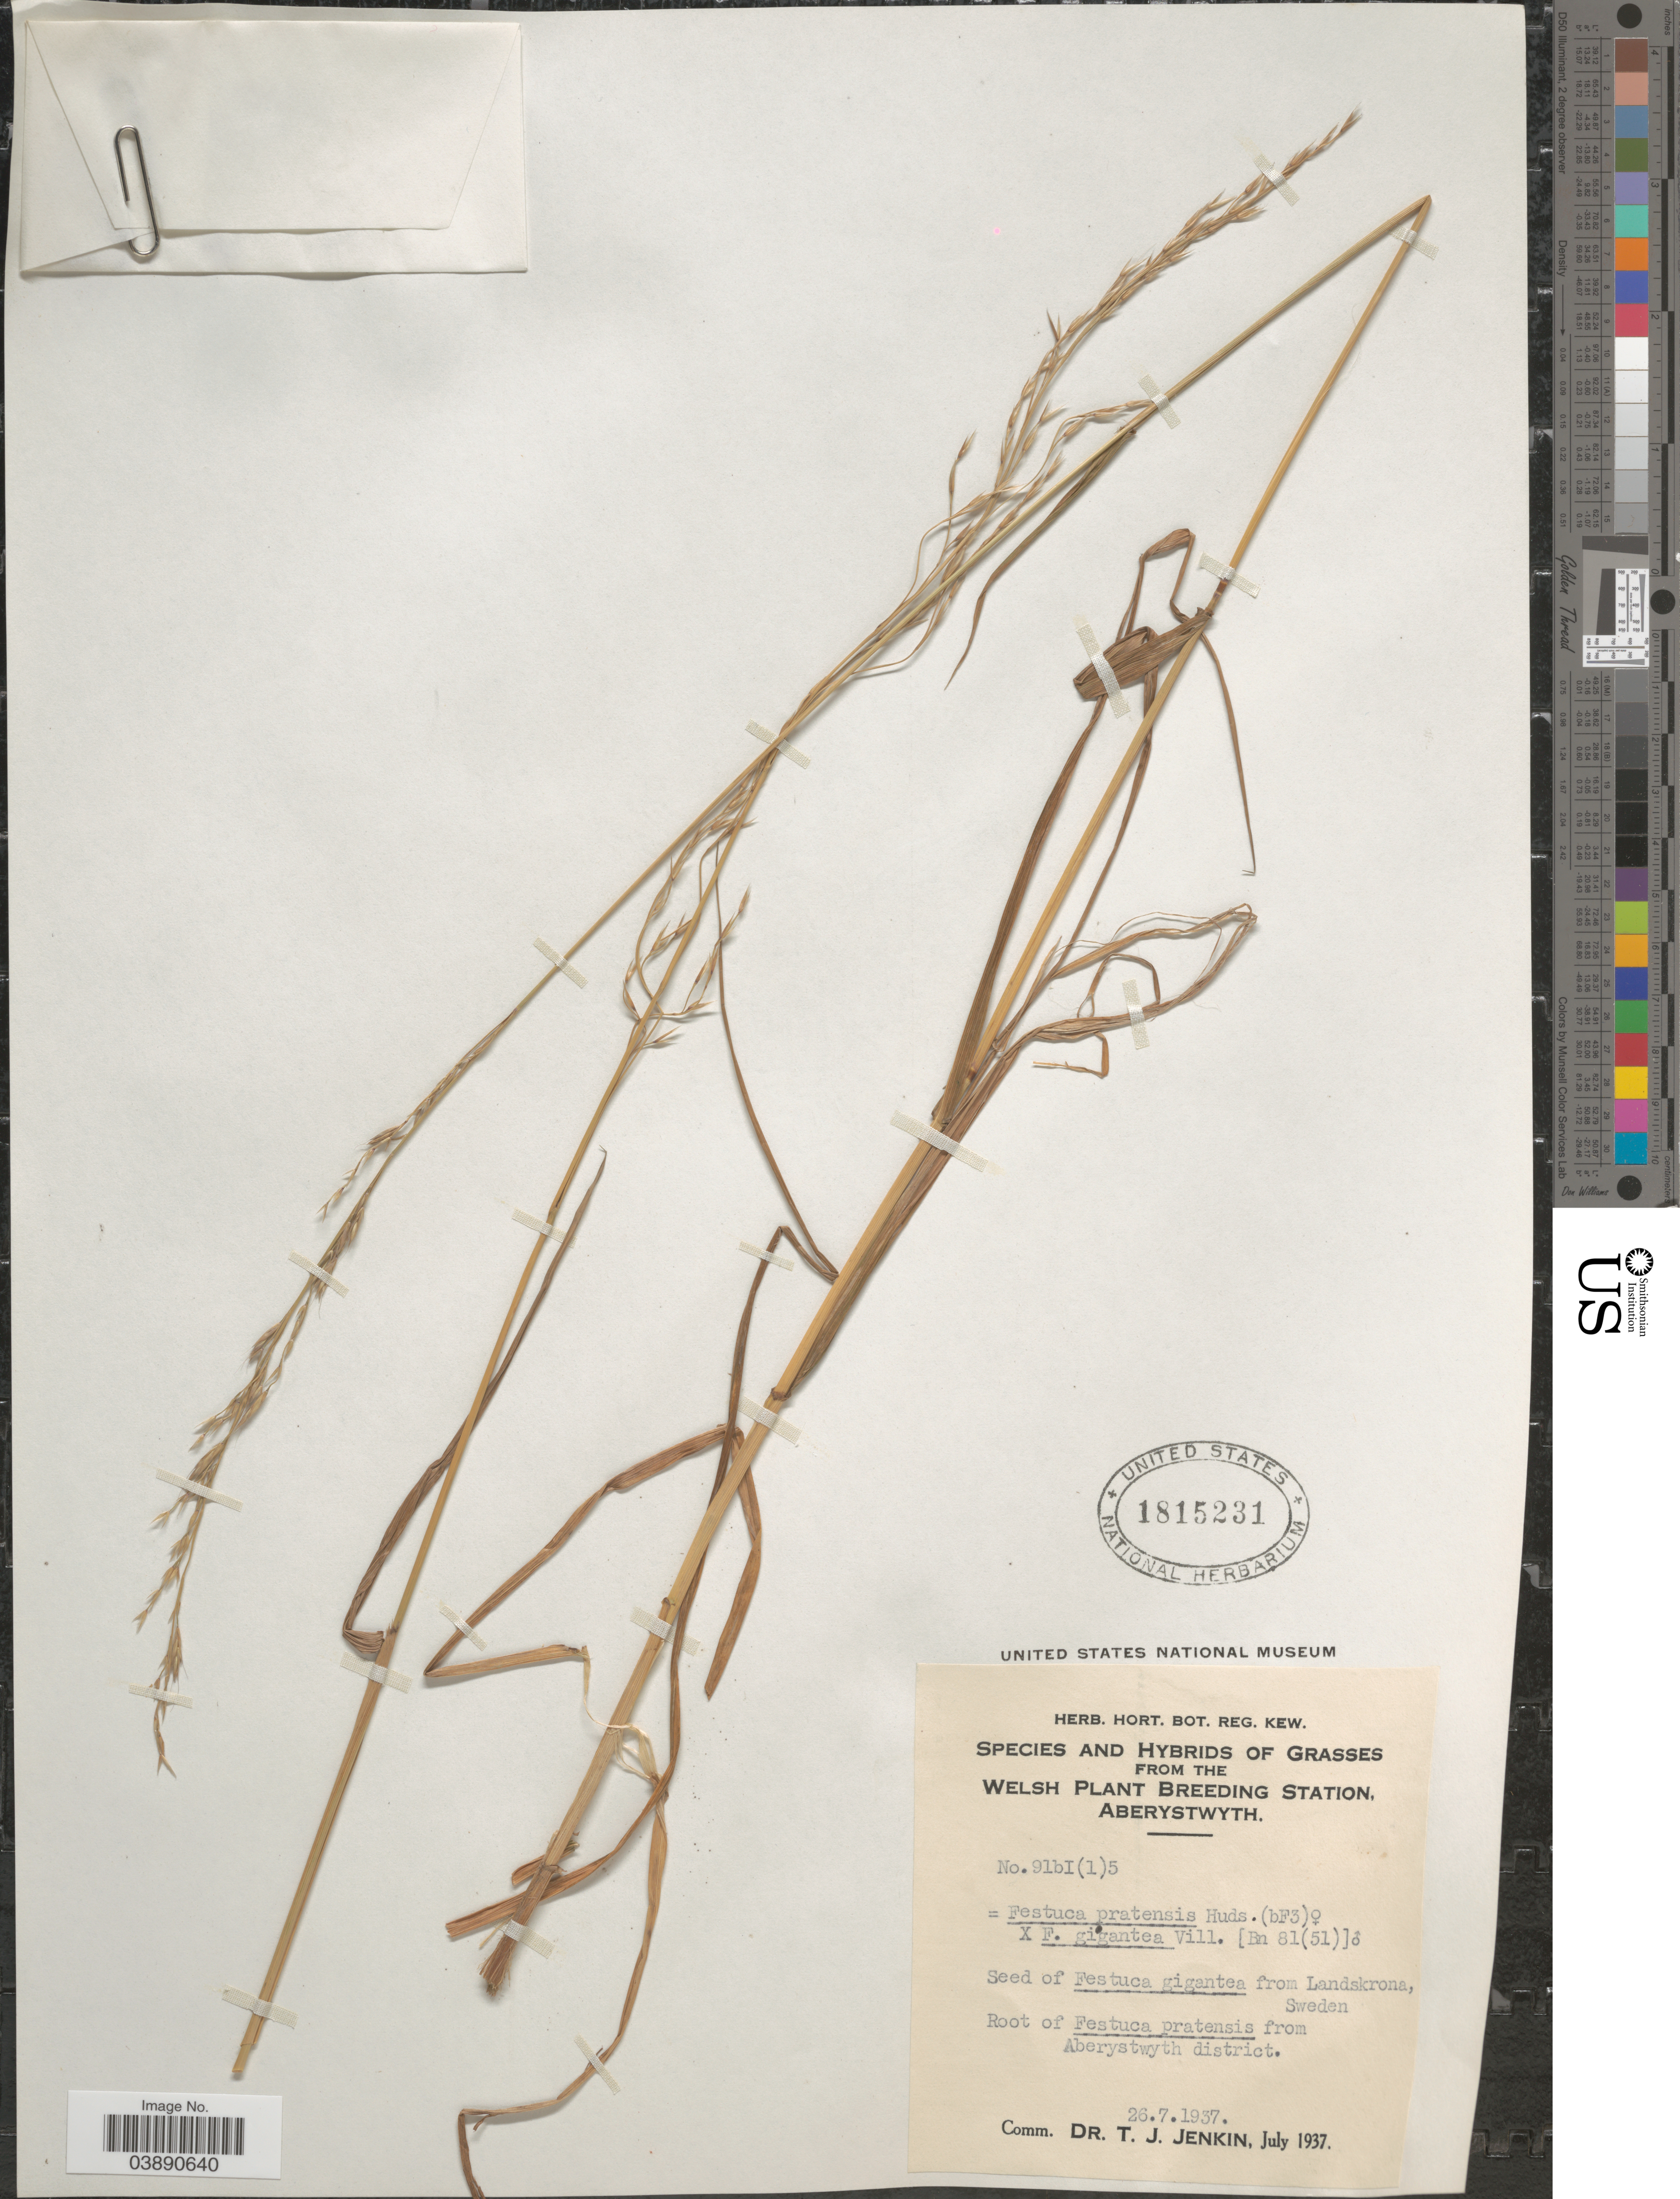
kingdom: Plantae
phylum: Tracheophyta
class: Liliopsida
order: Poales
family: Poaceae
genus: Festuca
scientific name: Festuca sp.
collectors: Ex herb. Hort. Bot. Reg. Kew.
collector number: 91b I (1) 5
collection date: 1937-07-26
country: United Kingdom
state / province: Wales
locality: Welsh Plant Breeding Station, Aberystwyth.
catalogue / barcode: US 1815231